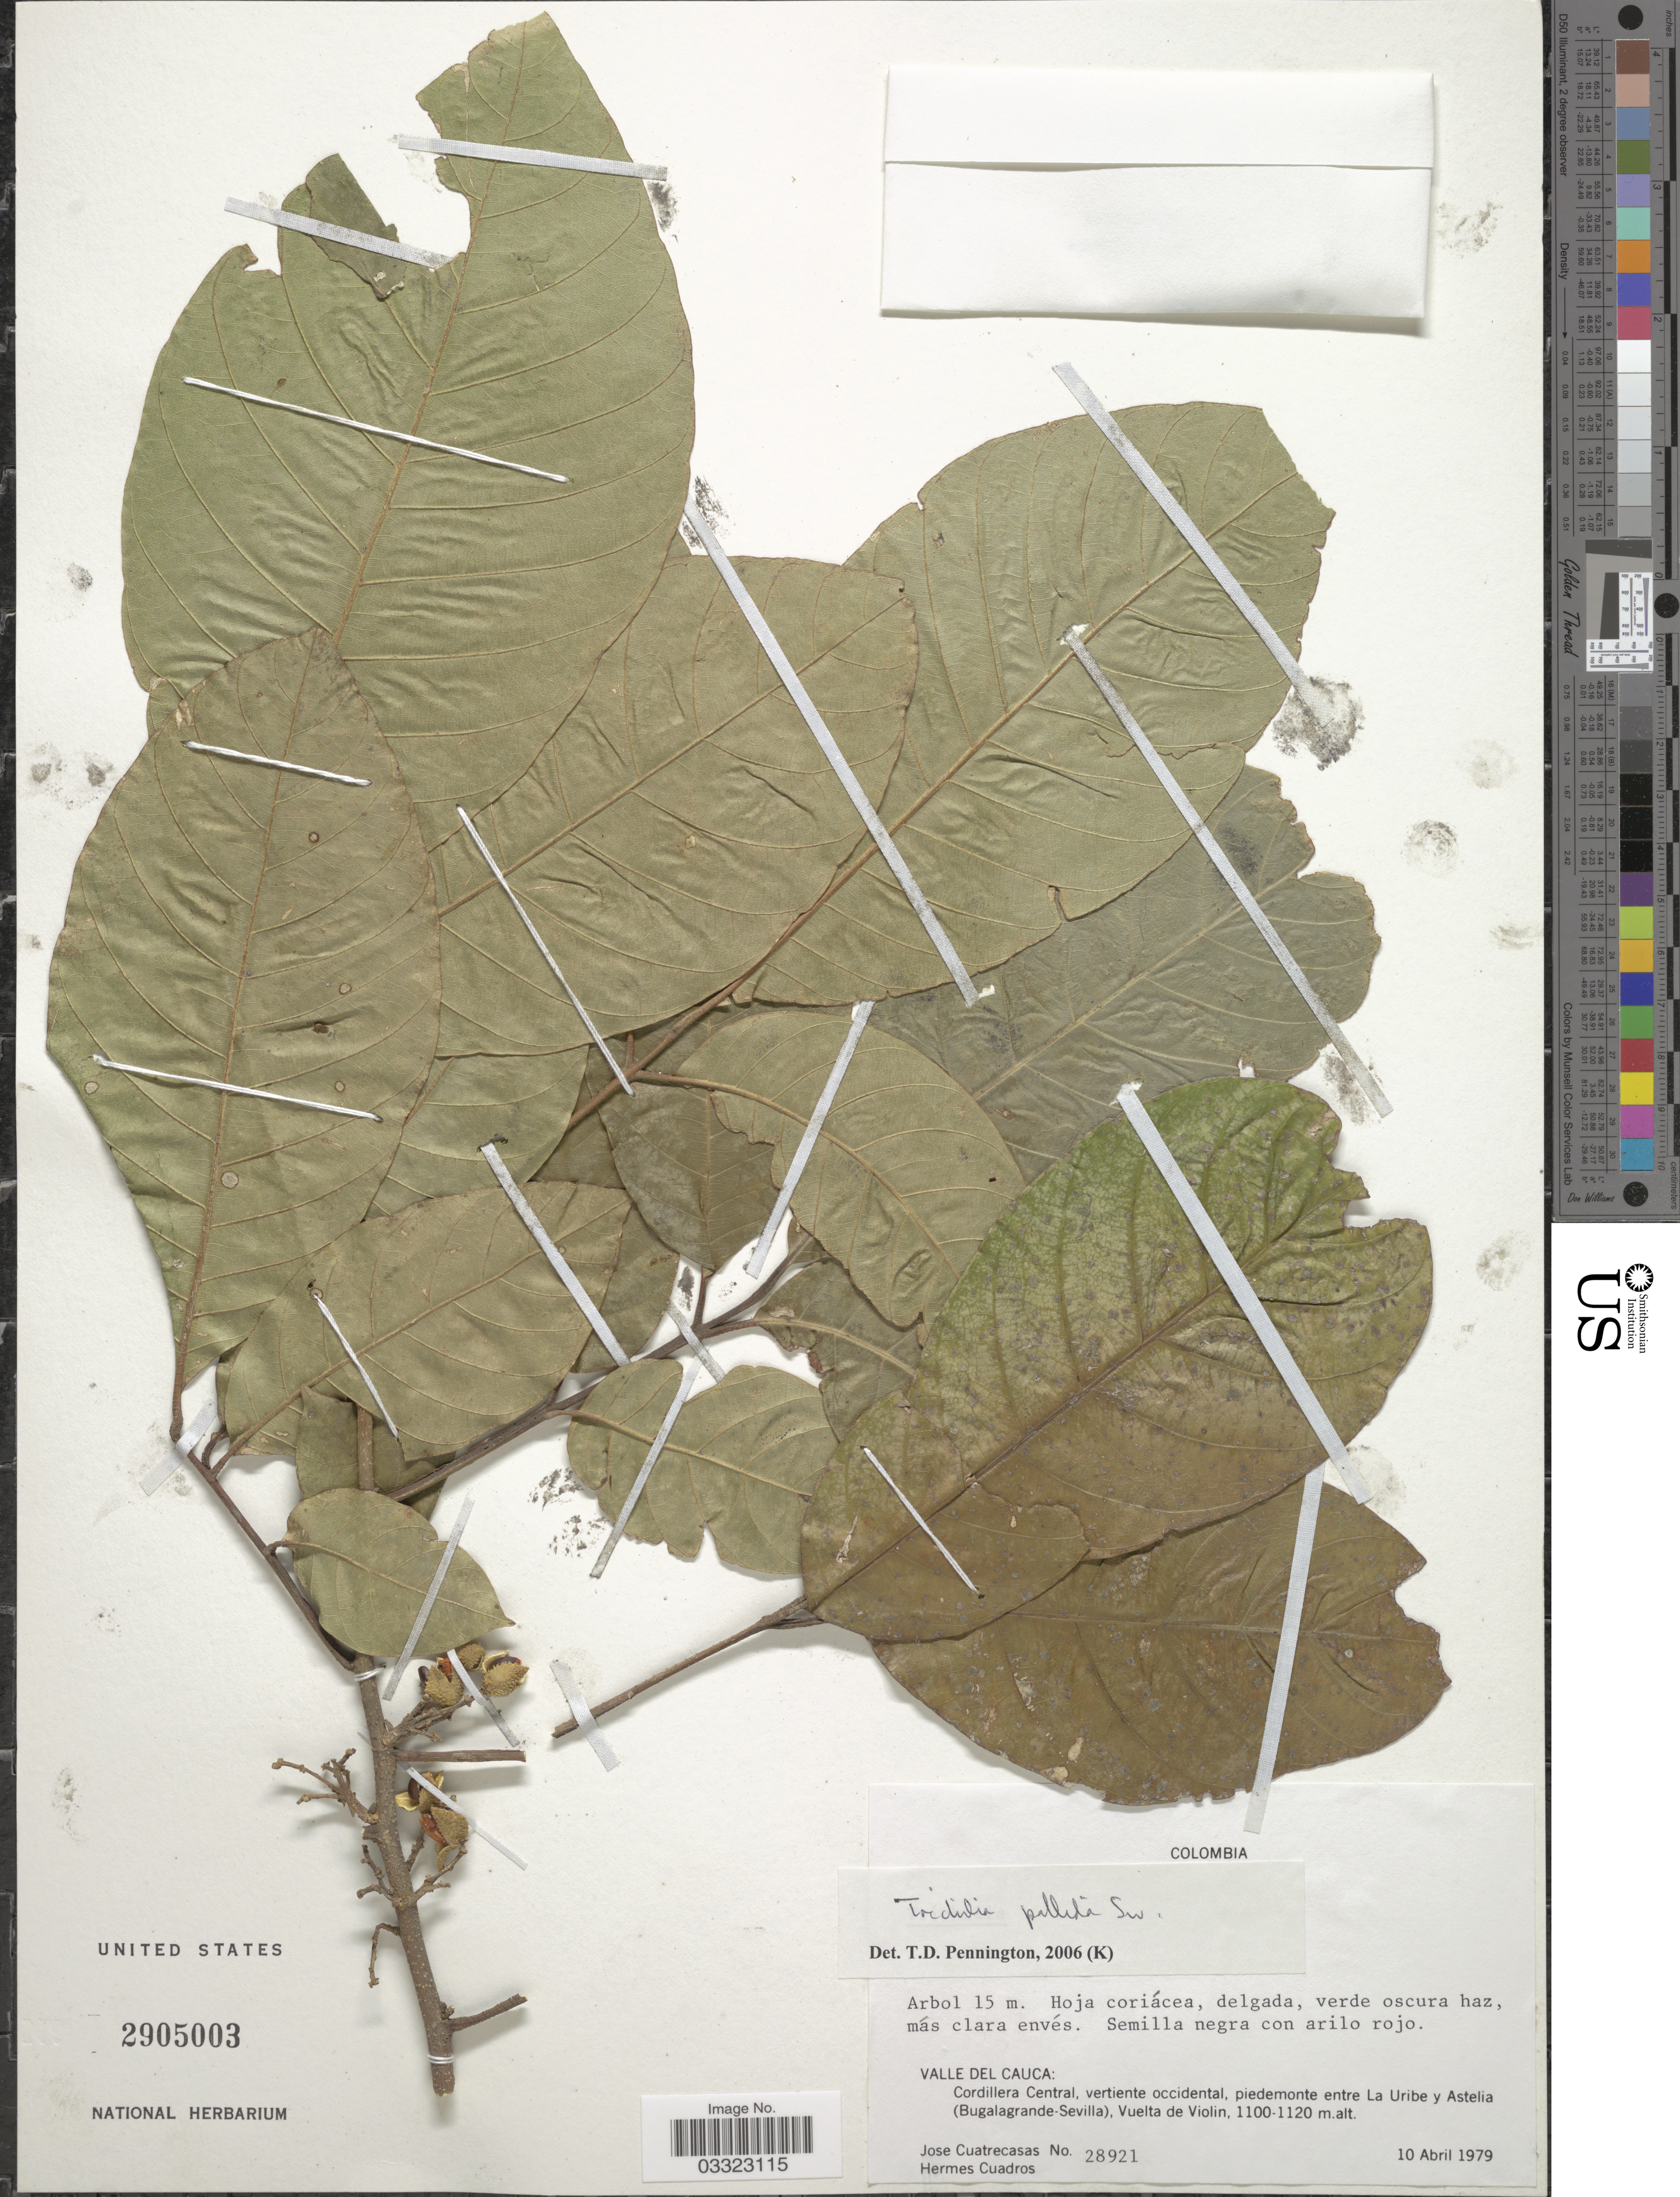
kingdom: Plantae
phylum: Tracheophyta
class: Magnoliopsida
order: Sapindales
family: Meliaceae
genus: Trichilia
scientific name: Trichilia pallida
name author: Sw.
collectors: J. Cuatrecasas & H. Cuadros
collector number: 28921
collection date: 1979-04-10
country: Colombia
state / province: Valle del Cauca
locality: Cordillera Central, vertiente occidental, piedemonte entre La Uribe y Astelia (Bugalagrande-Sevilla), Vuelta de Violin.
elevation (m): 1100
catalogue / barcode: US 2905003